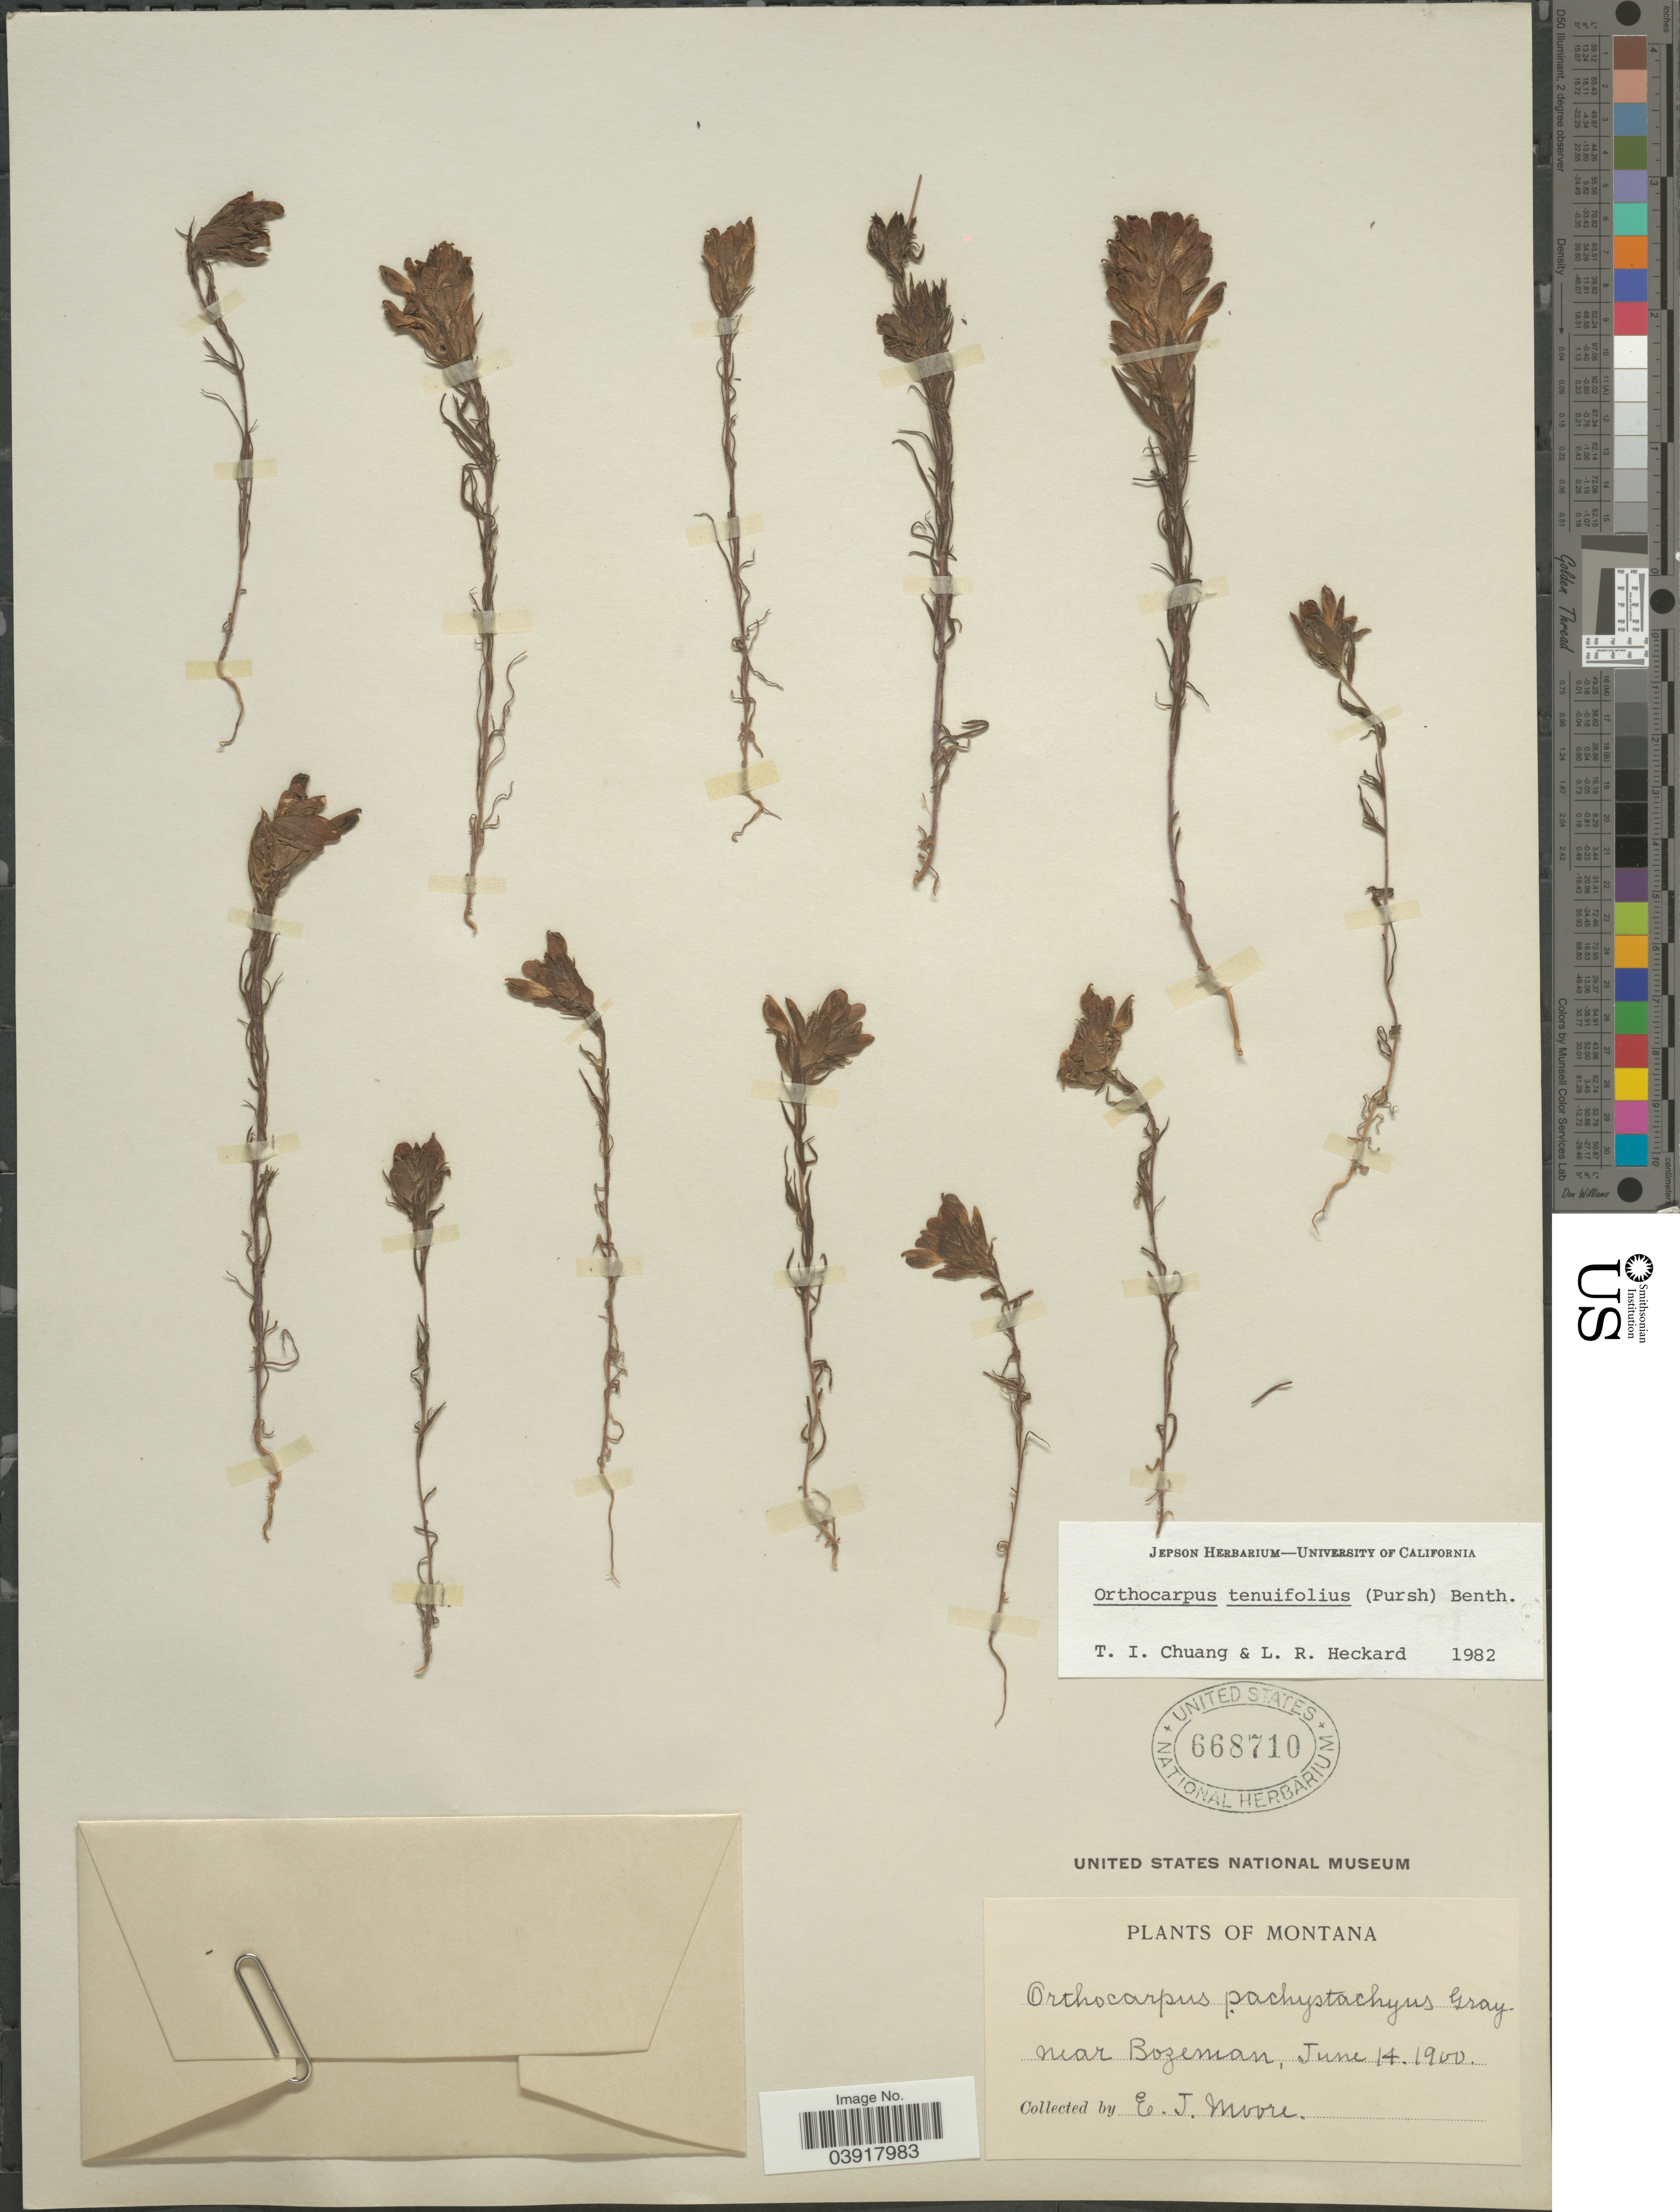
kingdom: Plantae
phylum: Tracheophyta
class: Magnoliopsida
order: Lamiales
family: Orobanchaceae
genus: Orthocarpus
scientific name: Orthocarpus tenuifolius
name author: (Pursh) Benth.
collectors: E. Moore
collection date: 1900-06-14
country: United States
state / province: Montana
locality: Near Bozeman.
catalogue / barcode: US 668710